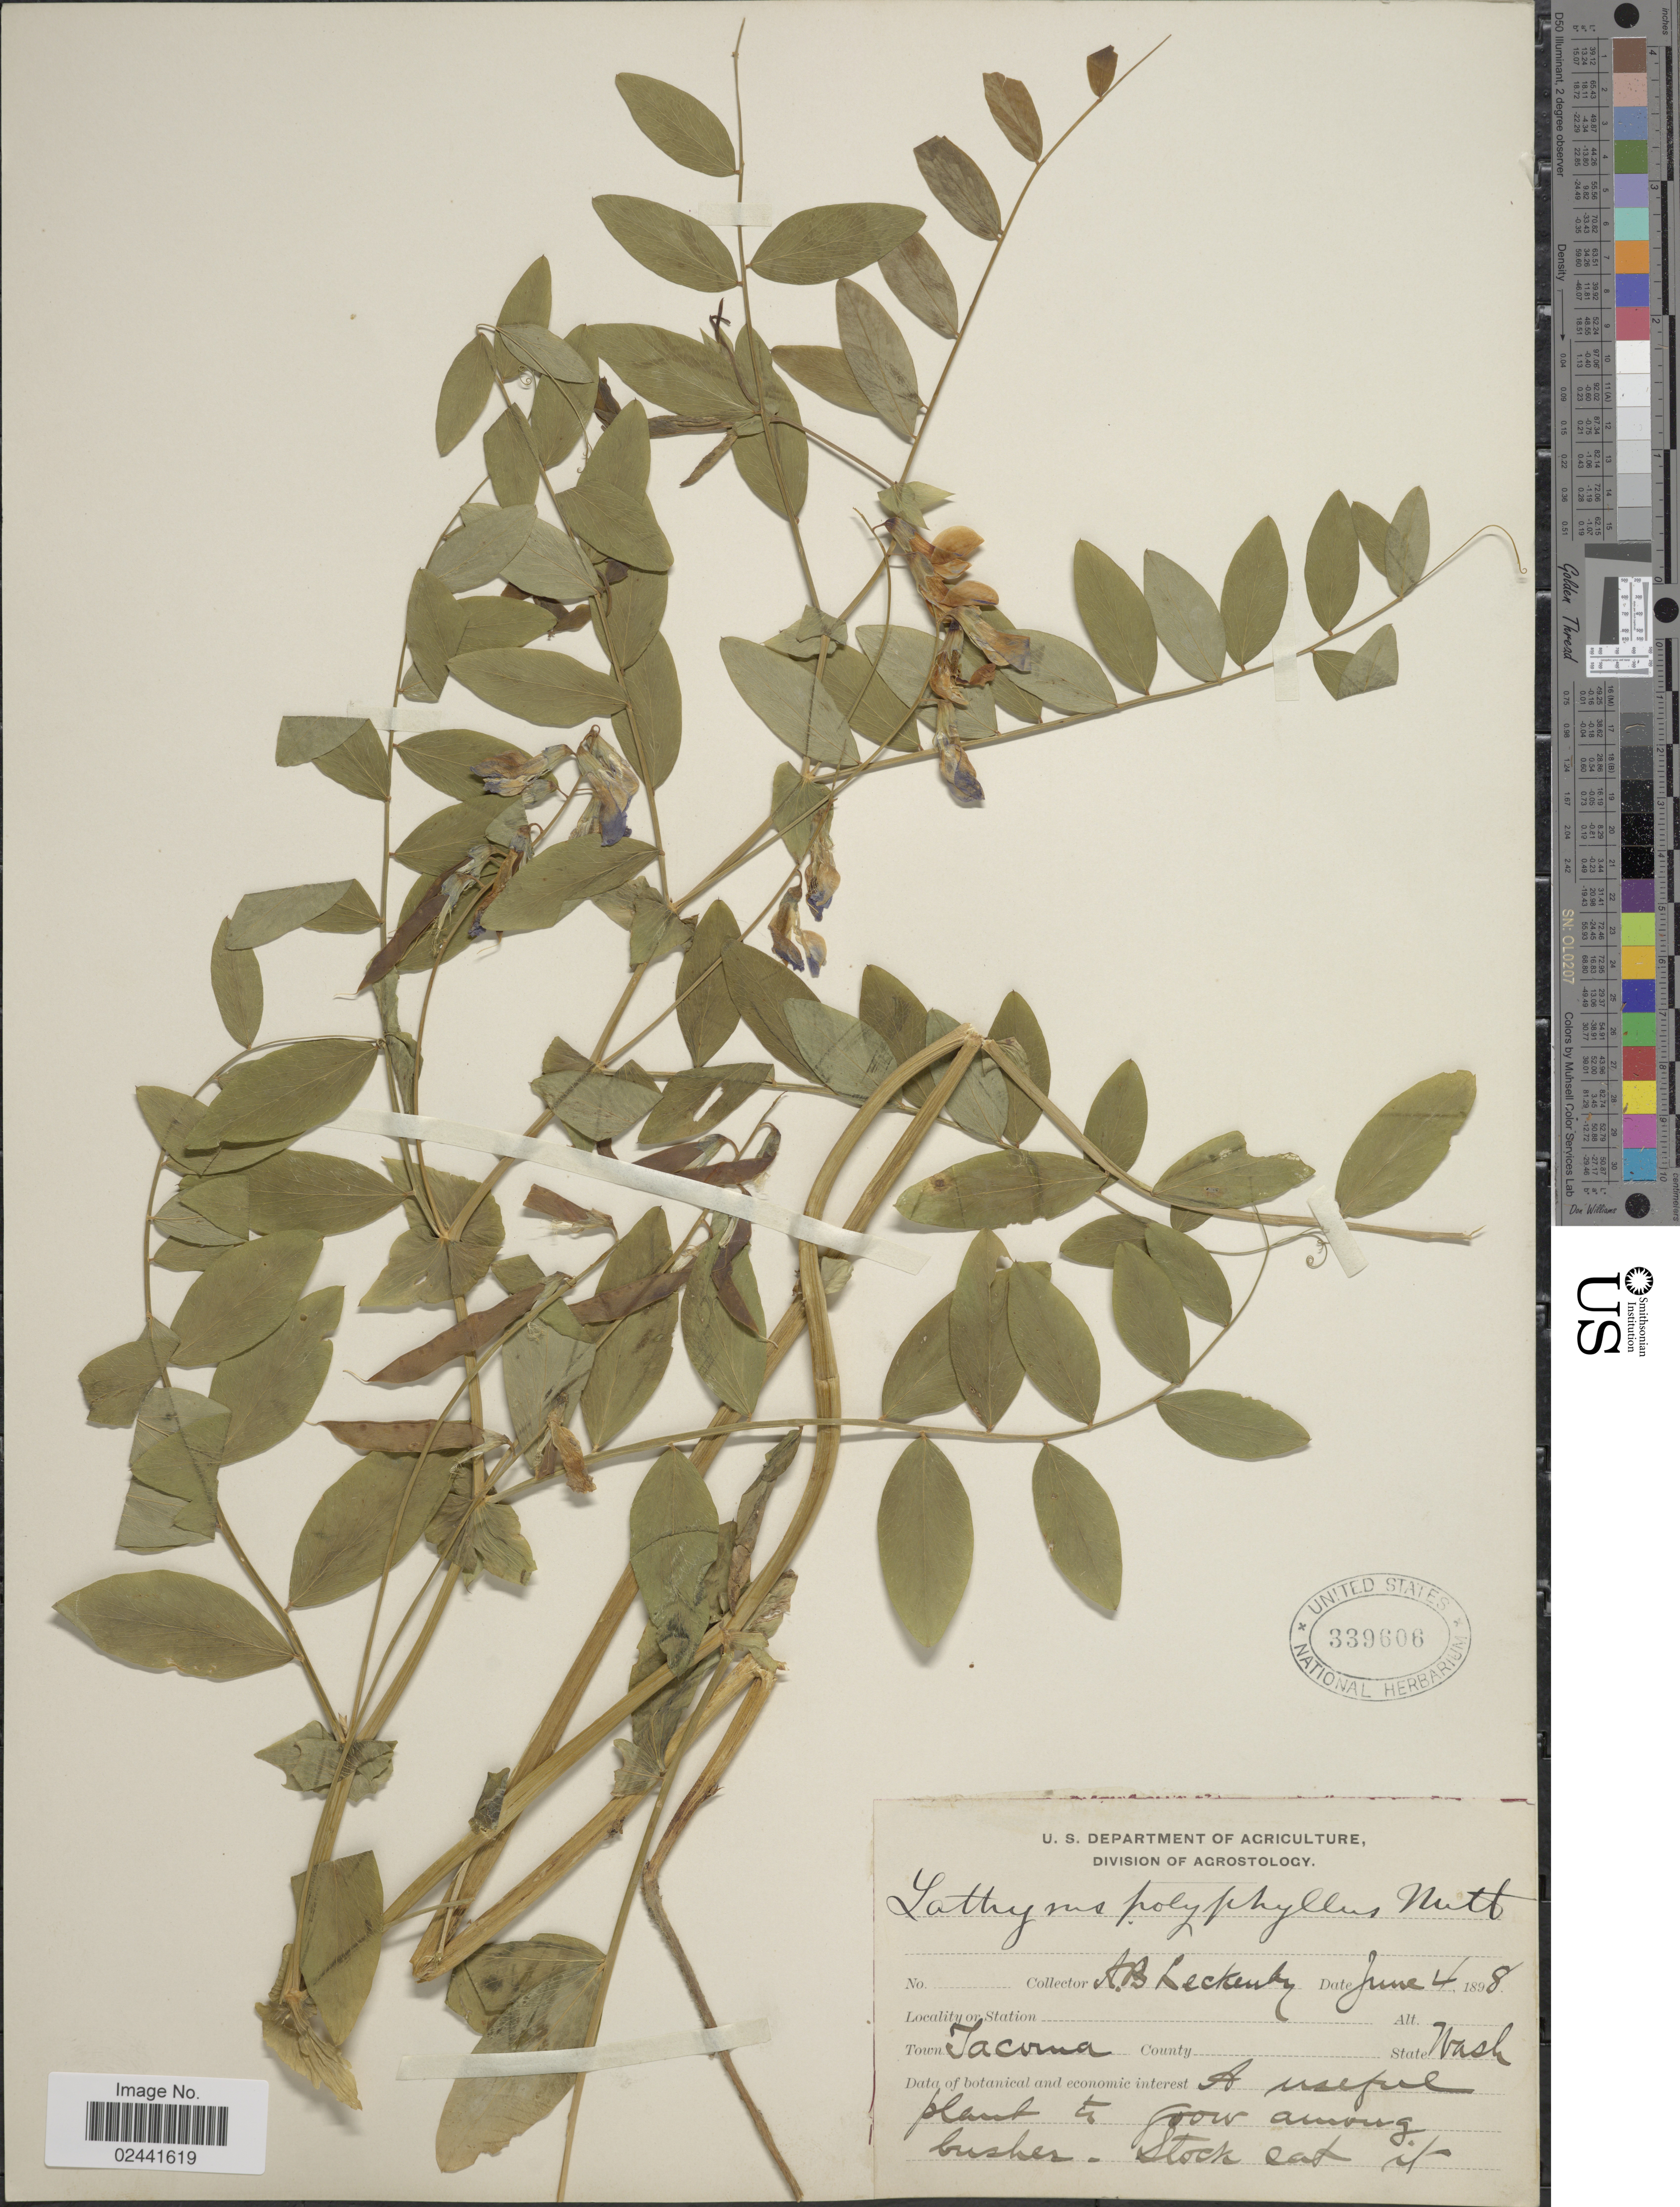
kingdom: Plantae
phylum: Tracheophyta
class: Magnoliopsida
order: Fabales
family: Fabaceae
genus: Lathyrus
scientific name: Lathyrus polyphyllus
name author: Nutt.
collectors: A. Leckenby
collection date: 1898-06-04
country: United States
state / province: Washington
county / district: Pierce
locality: Town Tacoma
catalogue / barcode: US 339606